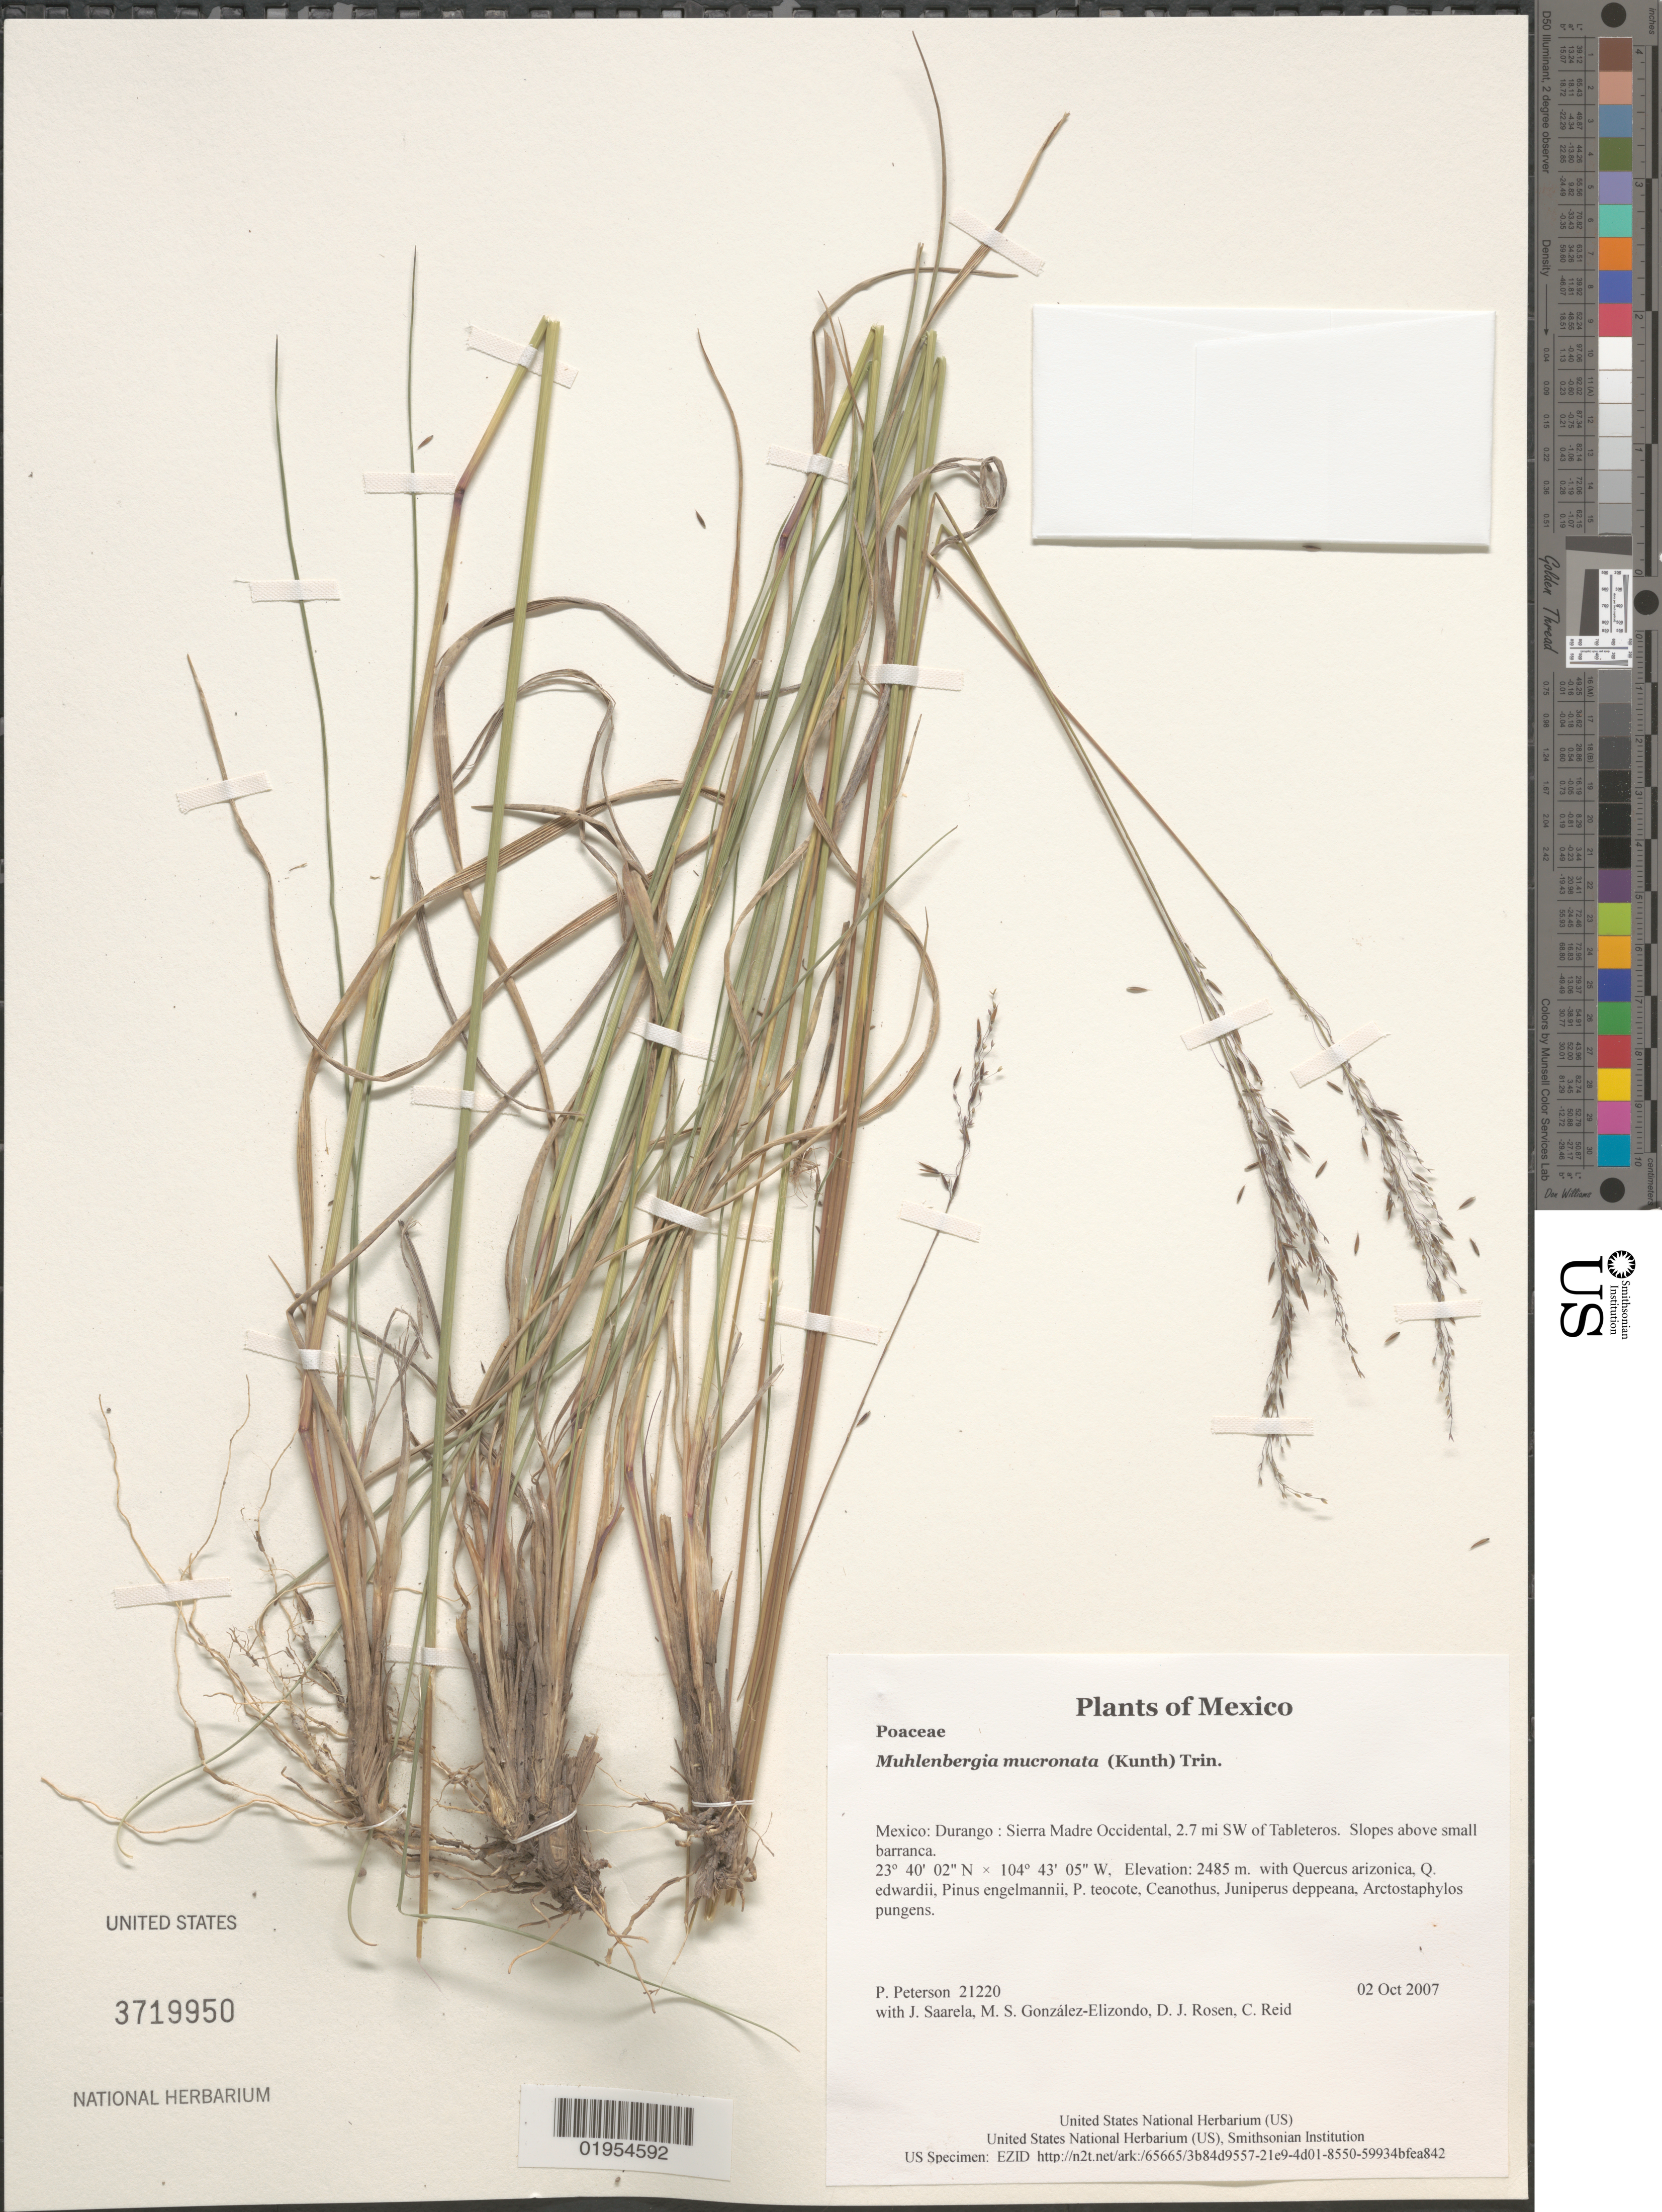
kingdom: Plantae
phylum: Tracheophyta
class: Liliopsida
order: Poales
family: Poaceae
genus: Muhlenbergia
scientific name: Muhlenbergia mucronata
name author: (Kunth) Trin.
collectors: P. M. Peterson, J. Saarela, M. S. González-Elizondo, D. J. Rosen & C. Reid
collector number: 21220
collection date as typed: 02 Oct 2007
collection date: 2007-10-02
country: Mexico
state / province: Durango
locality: Sierra Madre Occidental, 2.7 mi SW of Tableteros. Slopes above small barranca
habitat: with Quercus arizonica, Q. edwardii, Pinus engelmannii, P. teocote, Ceanothus, Juniperus deppeana, Arctostaphylos pungens.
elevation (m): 2485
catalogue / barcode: US 3719950